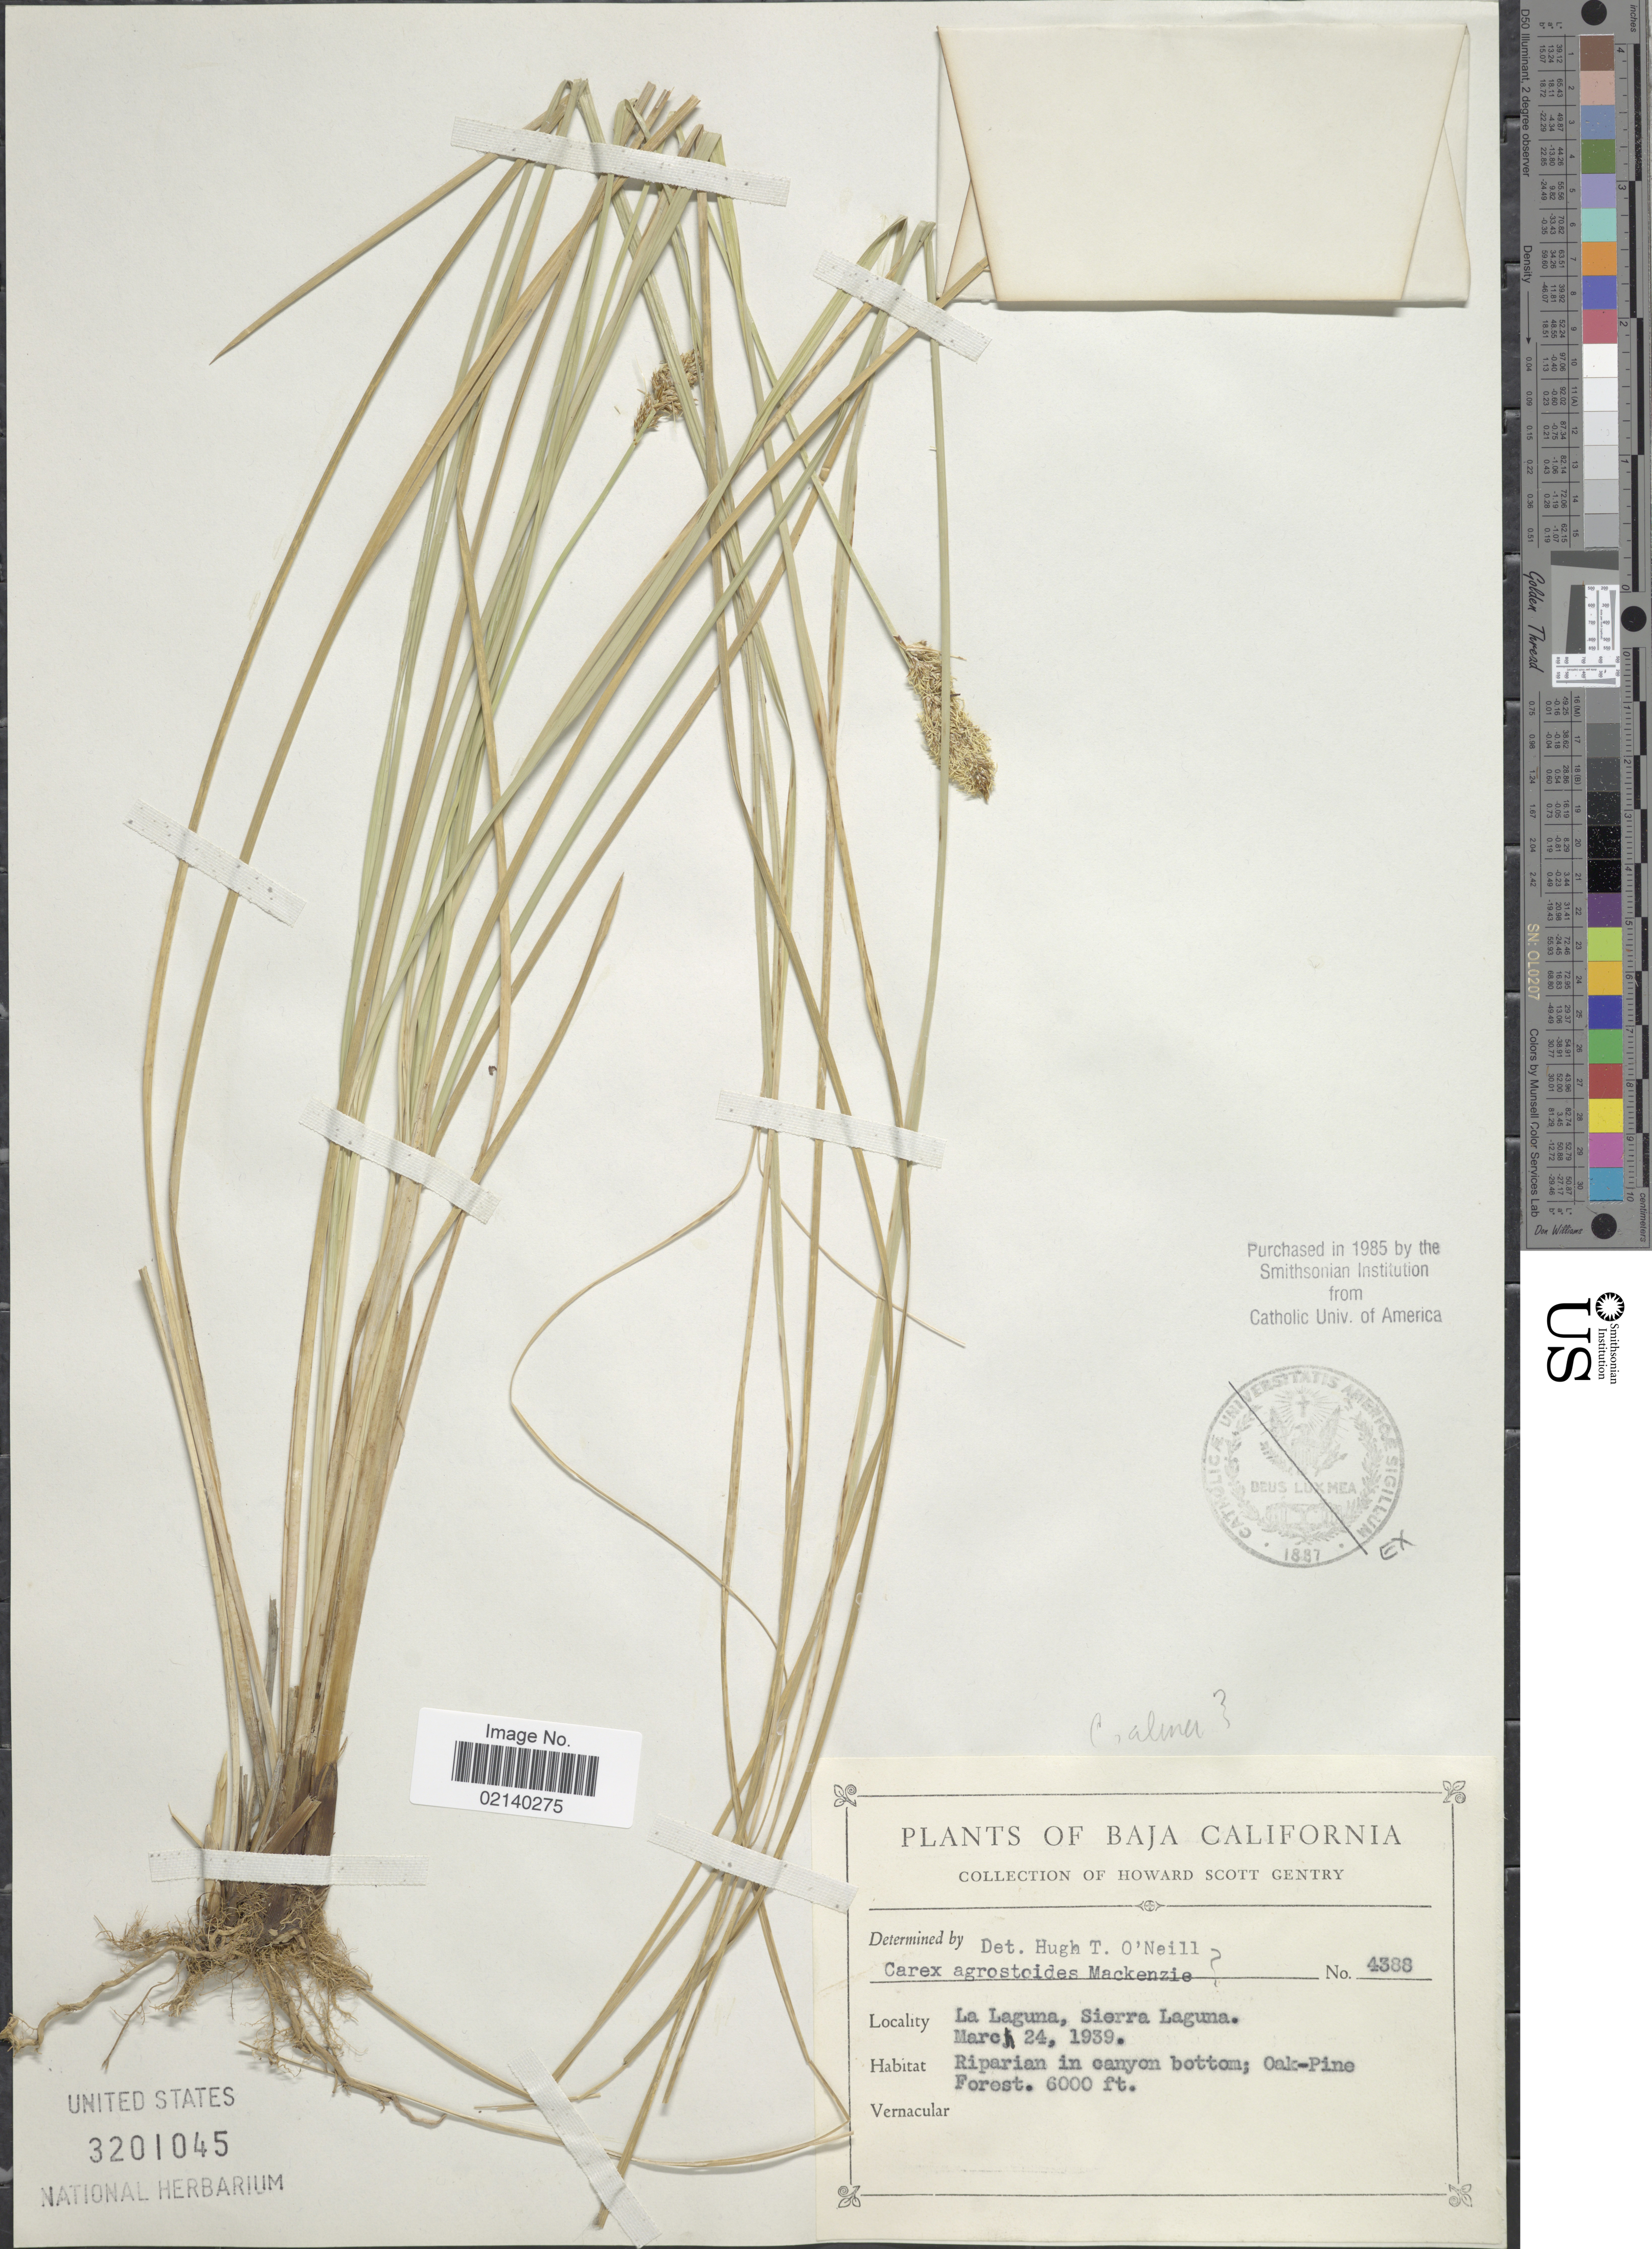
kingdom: Plantae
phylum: Tracheophyta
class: Liliopsida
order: Poales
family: Cyperaceae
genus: Carex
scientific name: Carex agrostoides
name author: Mack.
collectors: H. S. Gentry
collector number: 4388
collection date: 1939-03-24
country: Mexico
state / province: Baja California Sur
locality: La Laguna, Sierra Laguna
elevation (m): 1829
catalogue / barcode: US 3201045